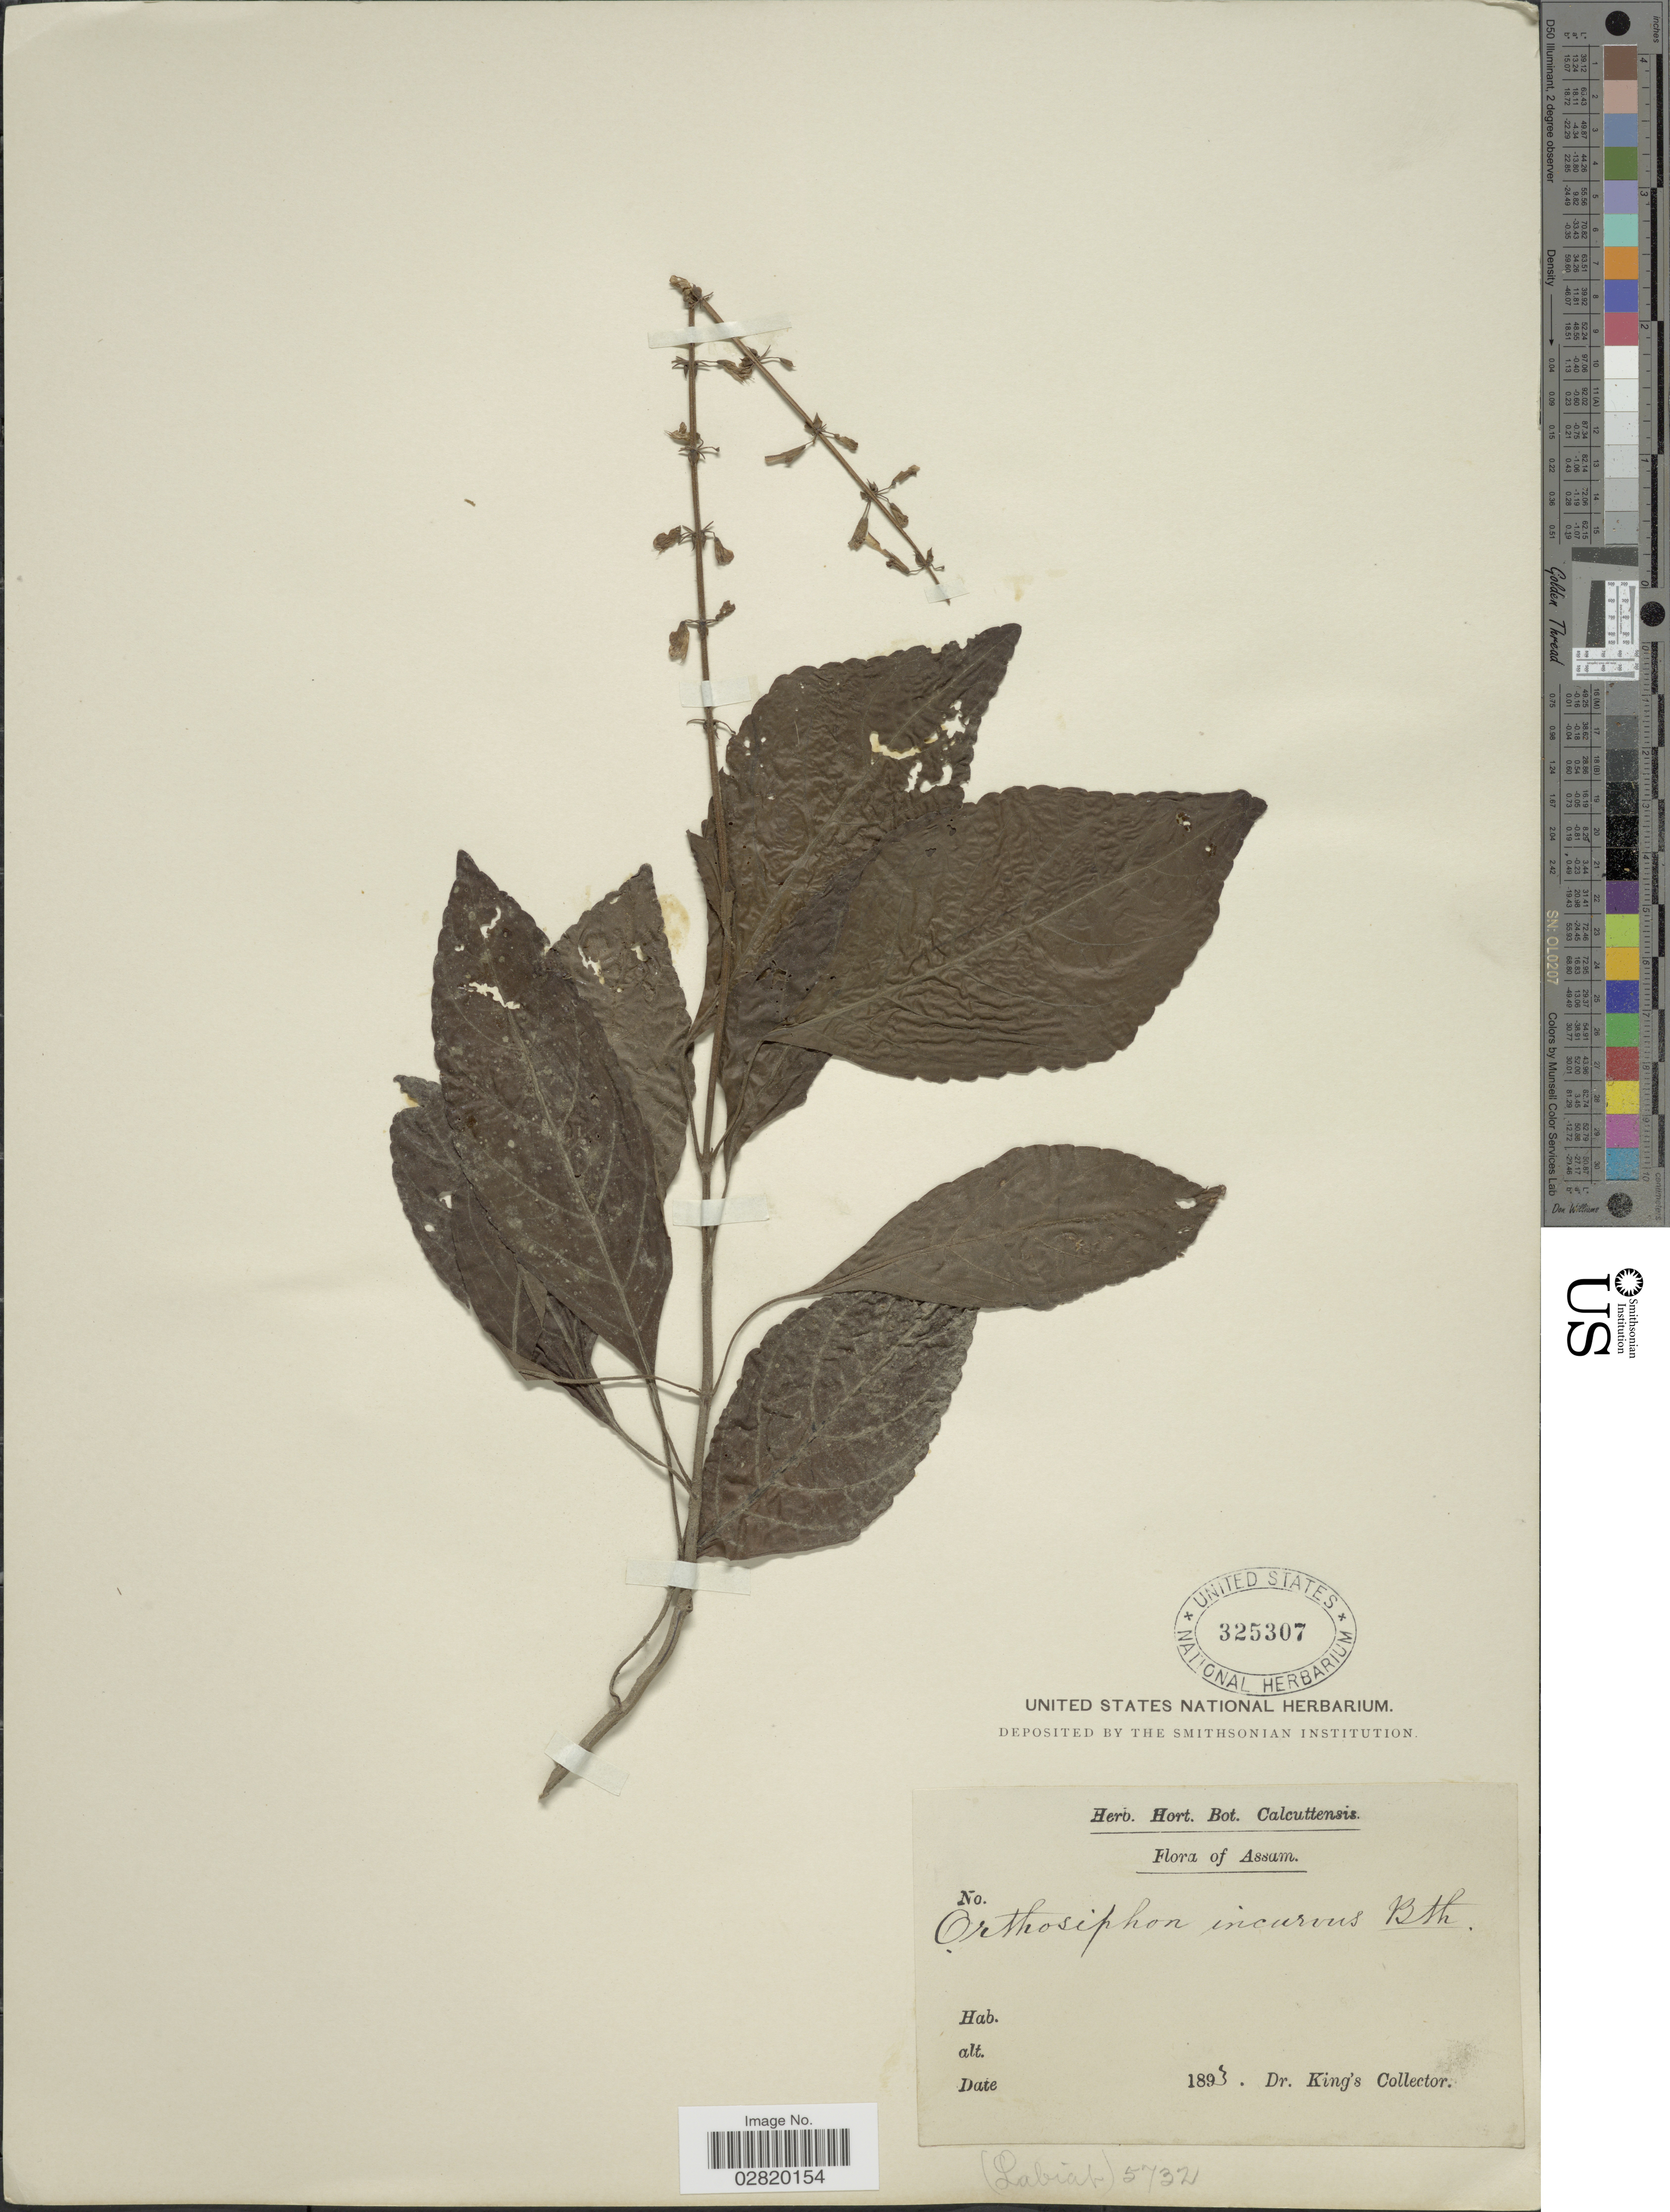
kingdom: Plantae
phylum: Tracheophyta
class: Magnoliopsida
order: Lamiales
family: Lamiaceae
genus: Orthosiphon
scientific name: Orthosiphon incurvus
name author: Benth.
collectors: Dr. King's collector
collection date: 1893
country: India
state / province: Assam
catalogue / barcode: US 325307